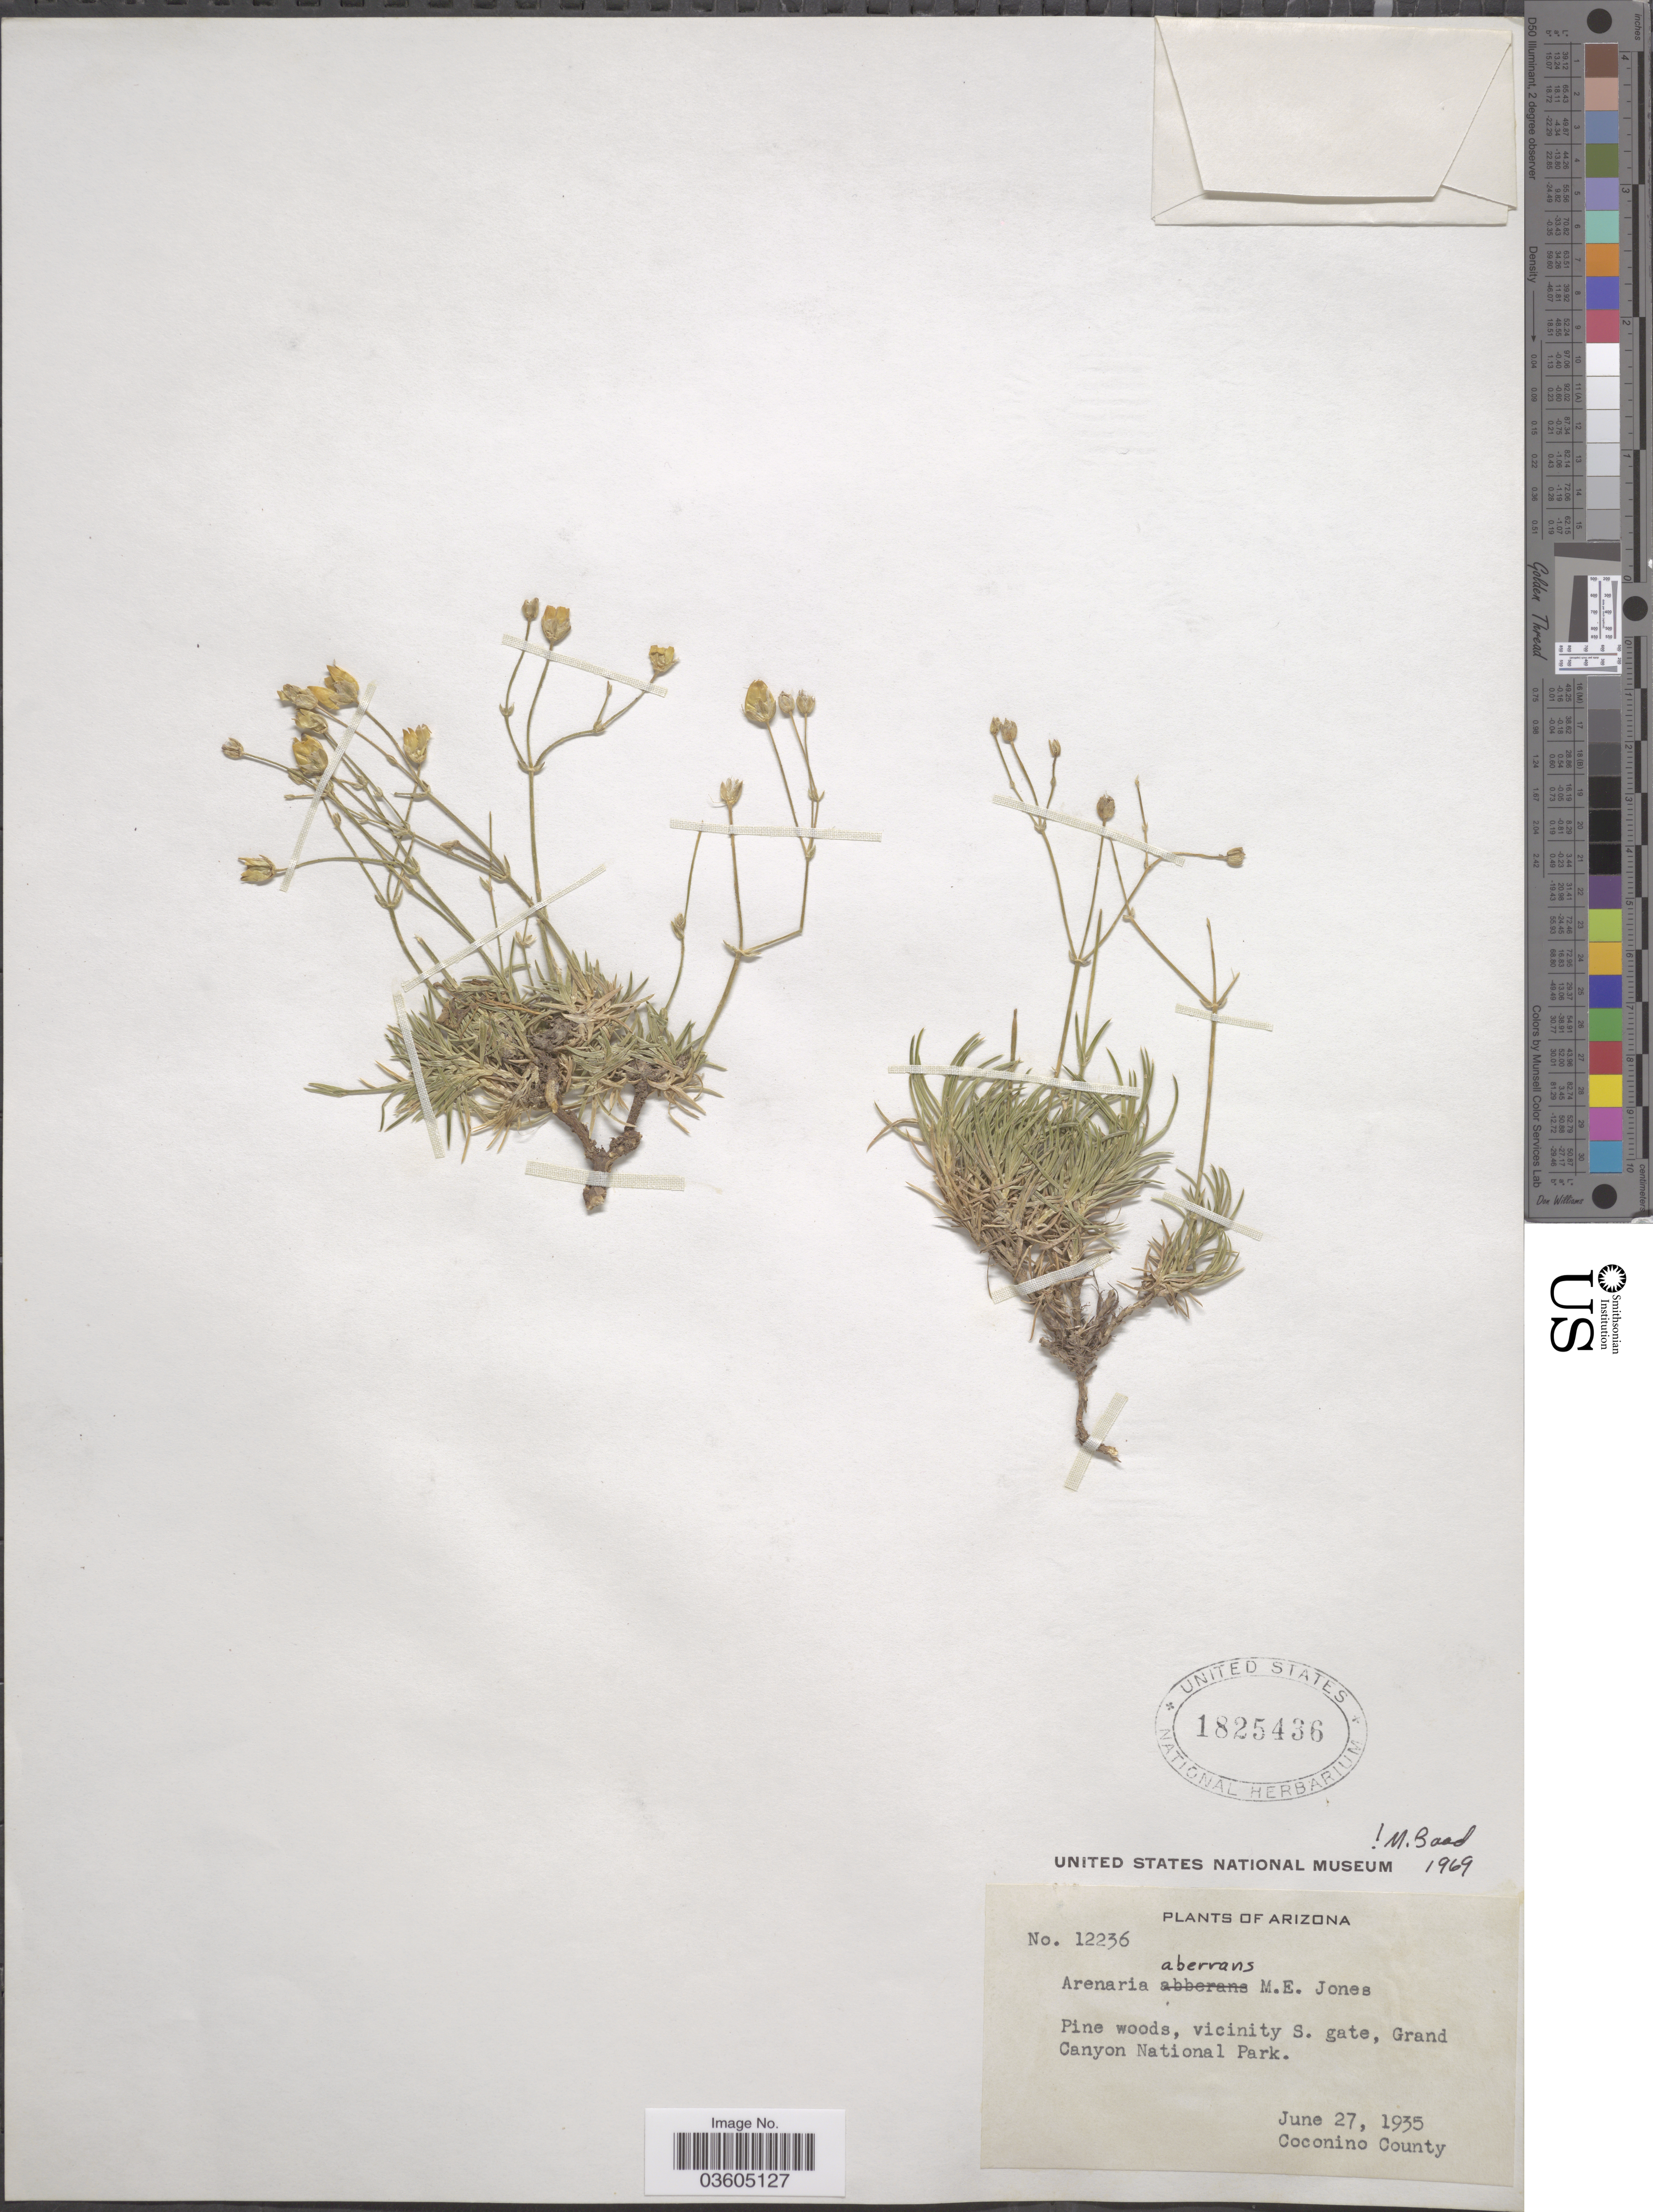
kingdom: Plantae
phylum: Tracheophyta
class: Magnoliopsida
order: Caryophyllales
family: Caryophyllaceae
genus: Eremogone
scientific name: Eremogone aberrans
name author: (M.E. Jones) Ikonn.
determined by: U.S. National Herbarium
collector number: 12236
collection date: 1935-06-27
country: United States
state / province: Arizona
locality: Vicinity S. gate, Grand Canyon National Park. Coconino County.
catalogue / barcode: US 1825436